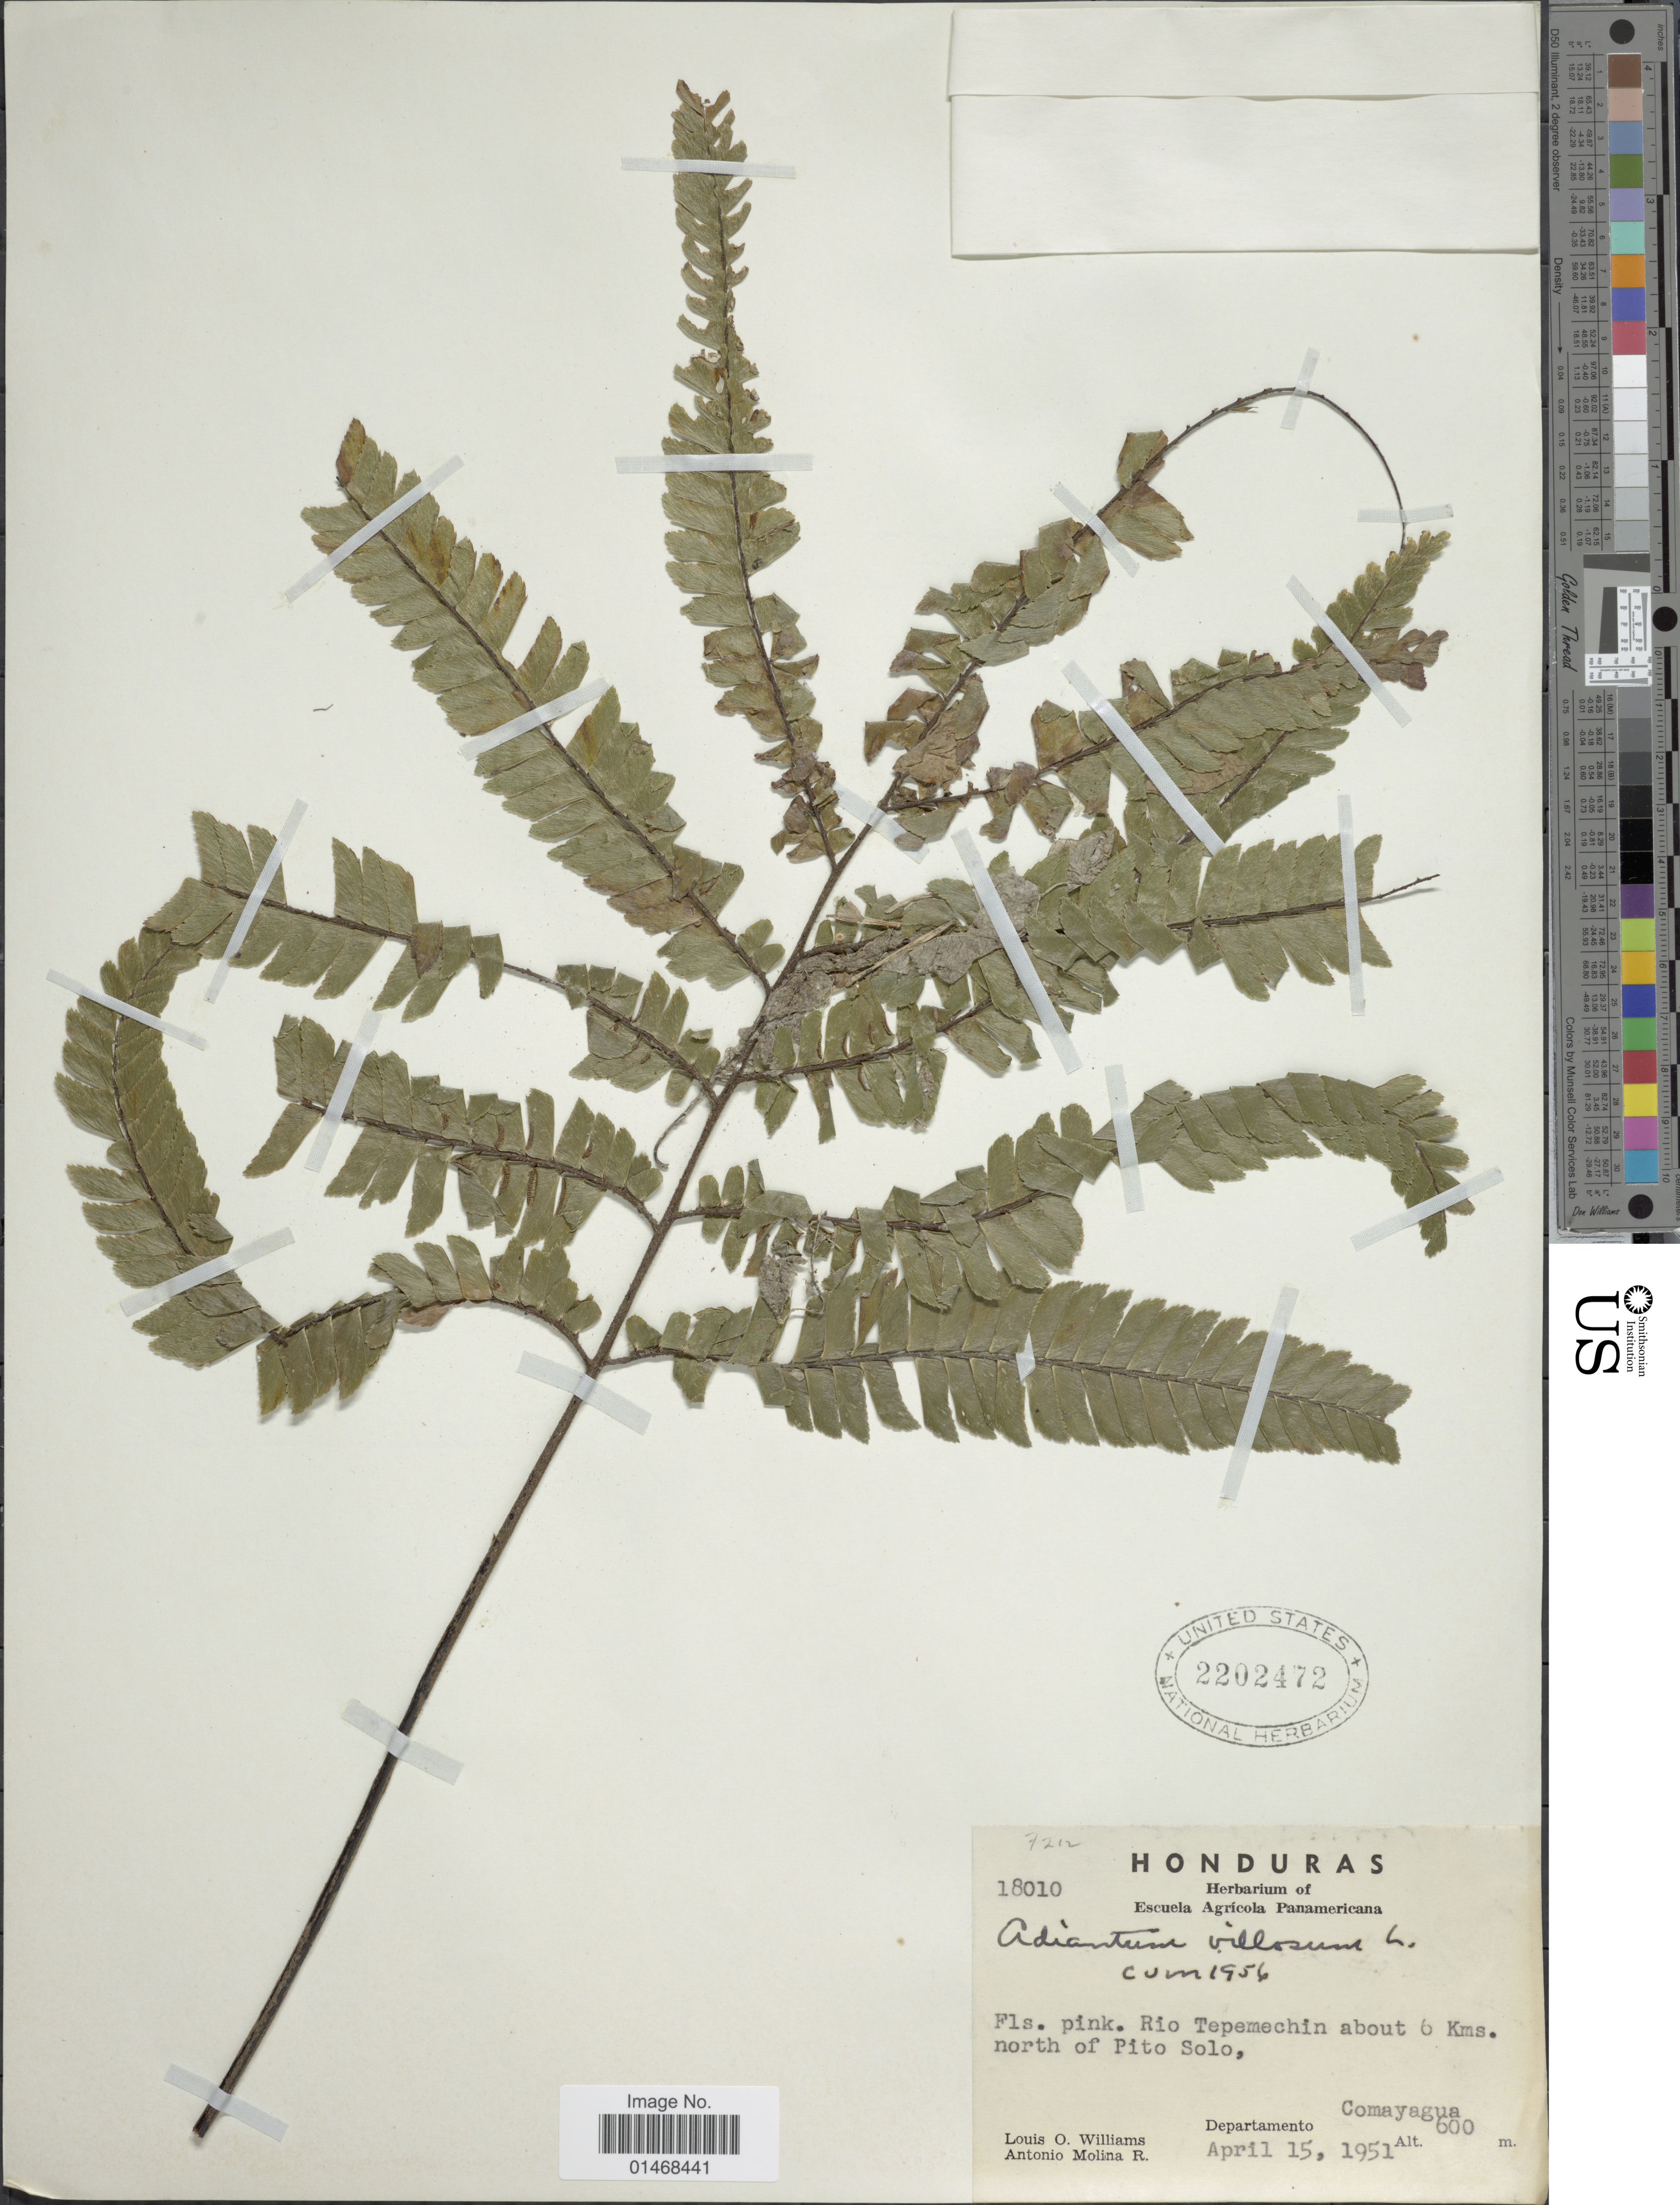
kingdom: Plantae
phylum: Tracheophyta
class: Polypodiopsida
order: Polypodiales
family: Pteridaceae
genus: Adiantum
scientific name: Adiantum villosum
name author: L.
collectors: L. O. Williams & A. Molina R.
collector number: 18010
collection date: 1951-04-15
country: Honduras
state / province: Comayagua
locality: Rio Tepemechin about 6 Kms. north of Pito Solo,Departamento Comayagua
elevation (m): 600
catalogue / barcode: US 2202472